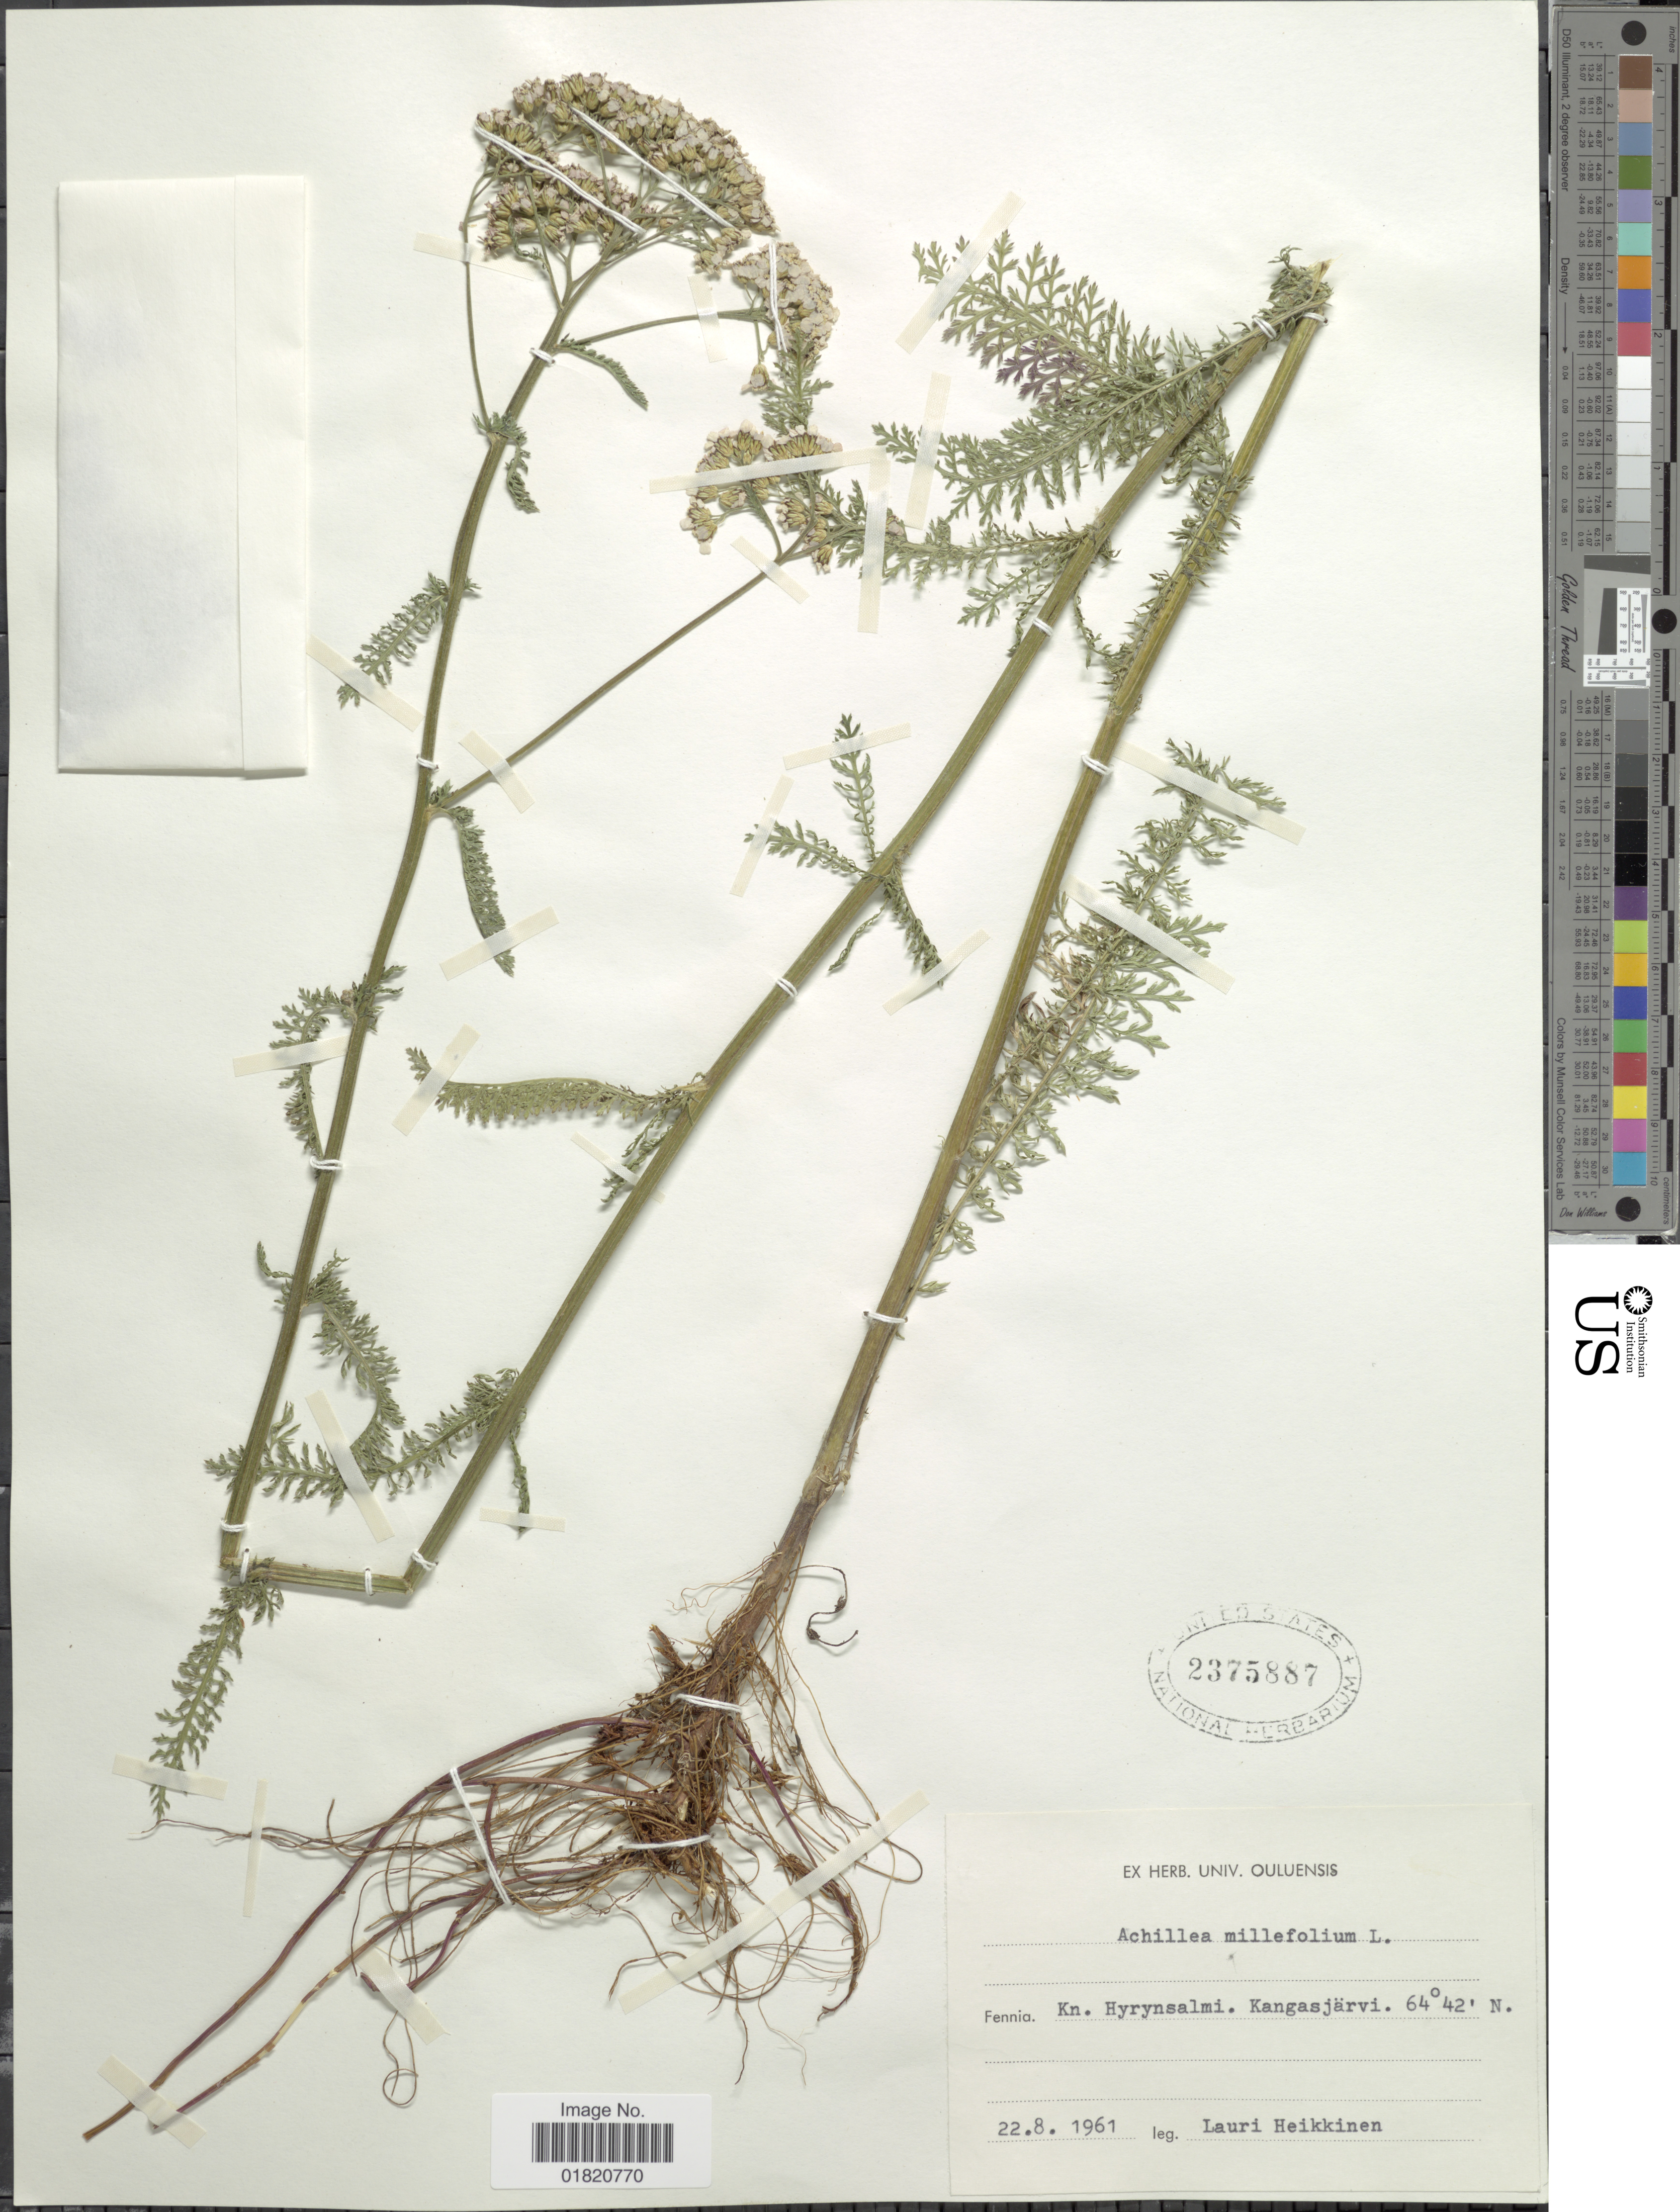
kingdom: Plantae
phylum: Tracheophyta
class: Magnoliopsida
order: Asterales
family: Asteraceae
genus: Achillea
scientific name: Achillea millefolium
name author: L.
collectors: L. Heikkinen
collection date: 1961-08-22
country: Finland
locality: Fennia. Kn. Hyrynsalmi. Kangasjärvi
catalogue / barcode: US 2375887